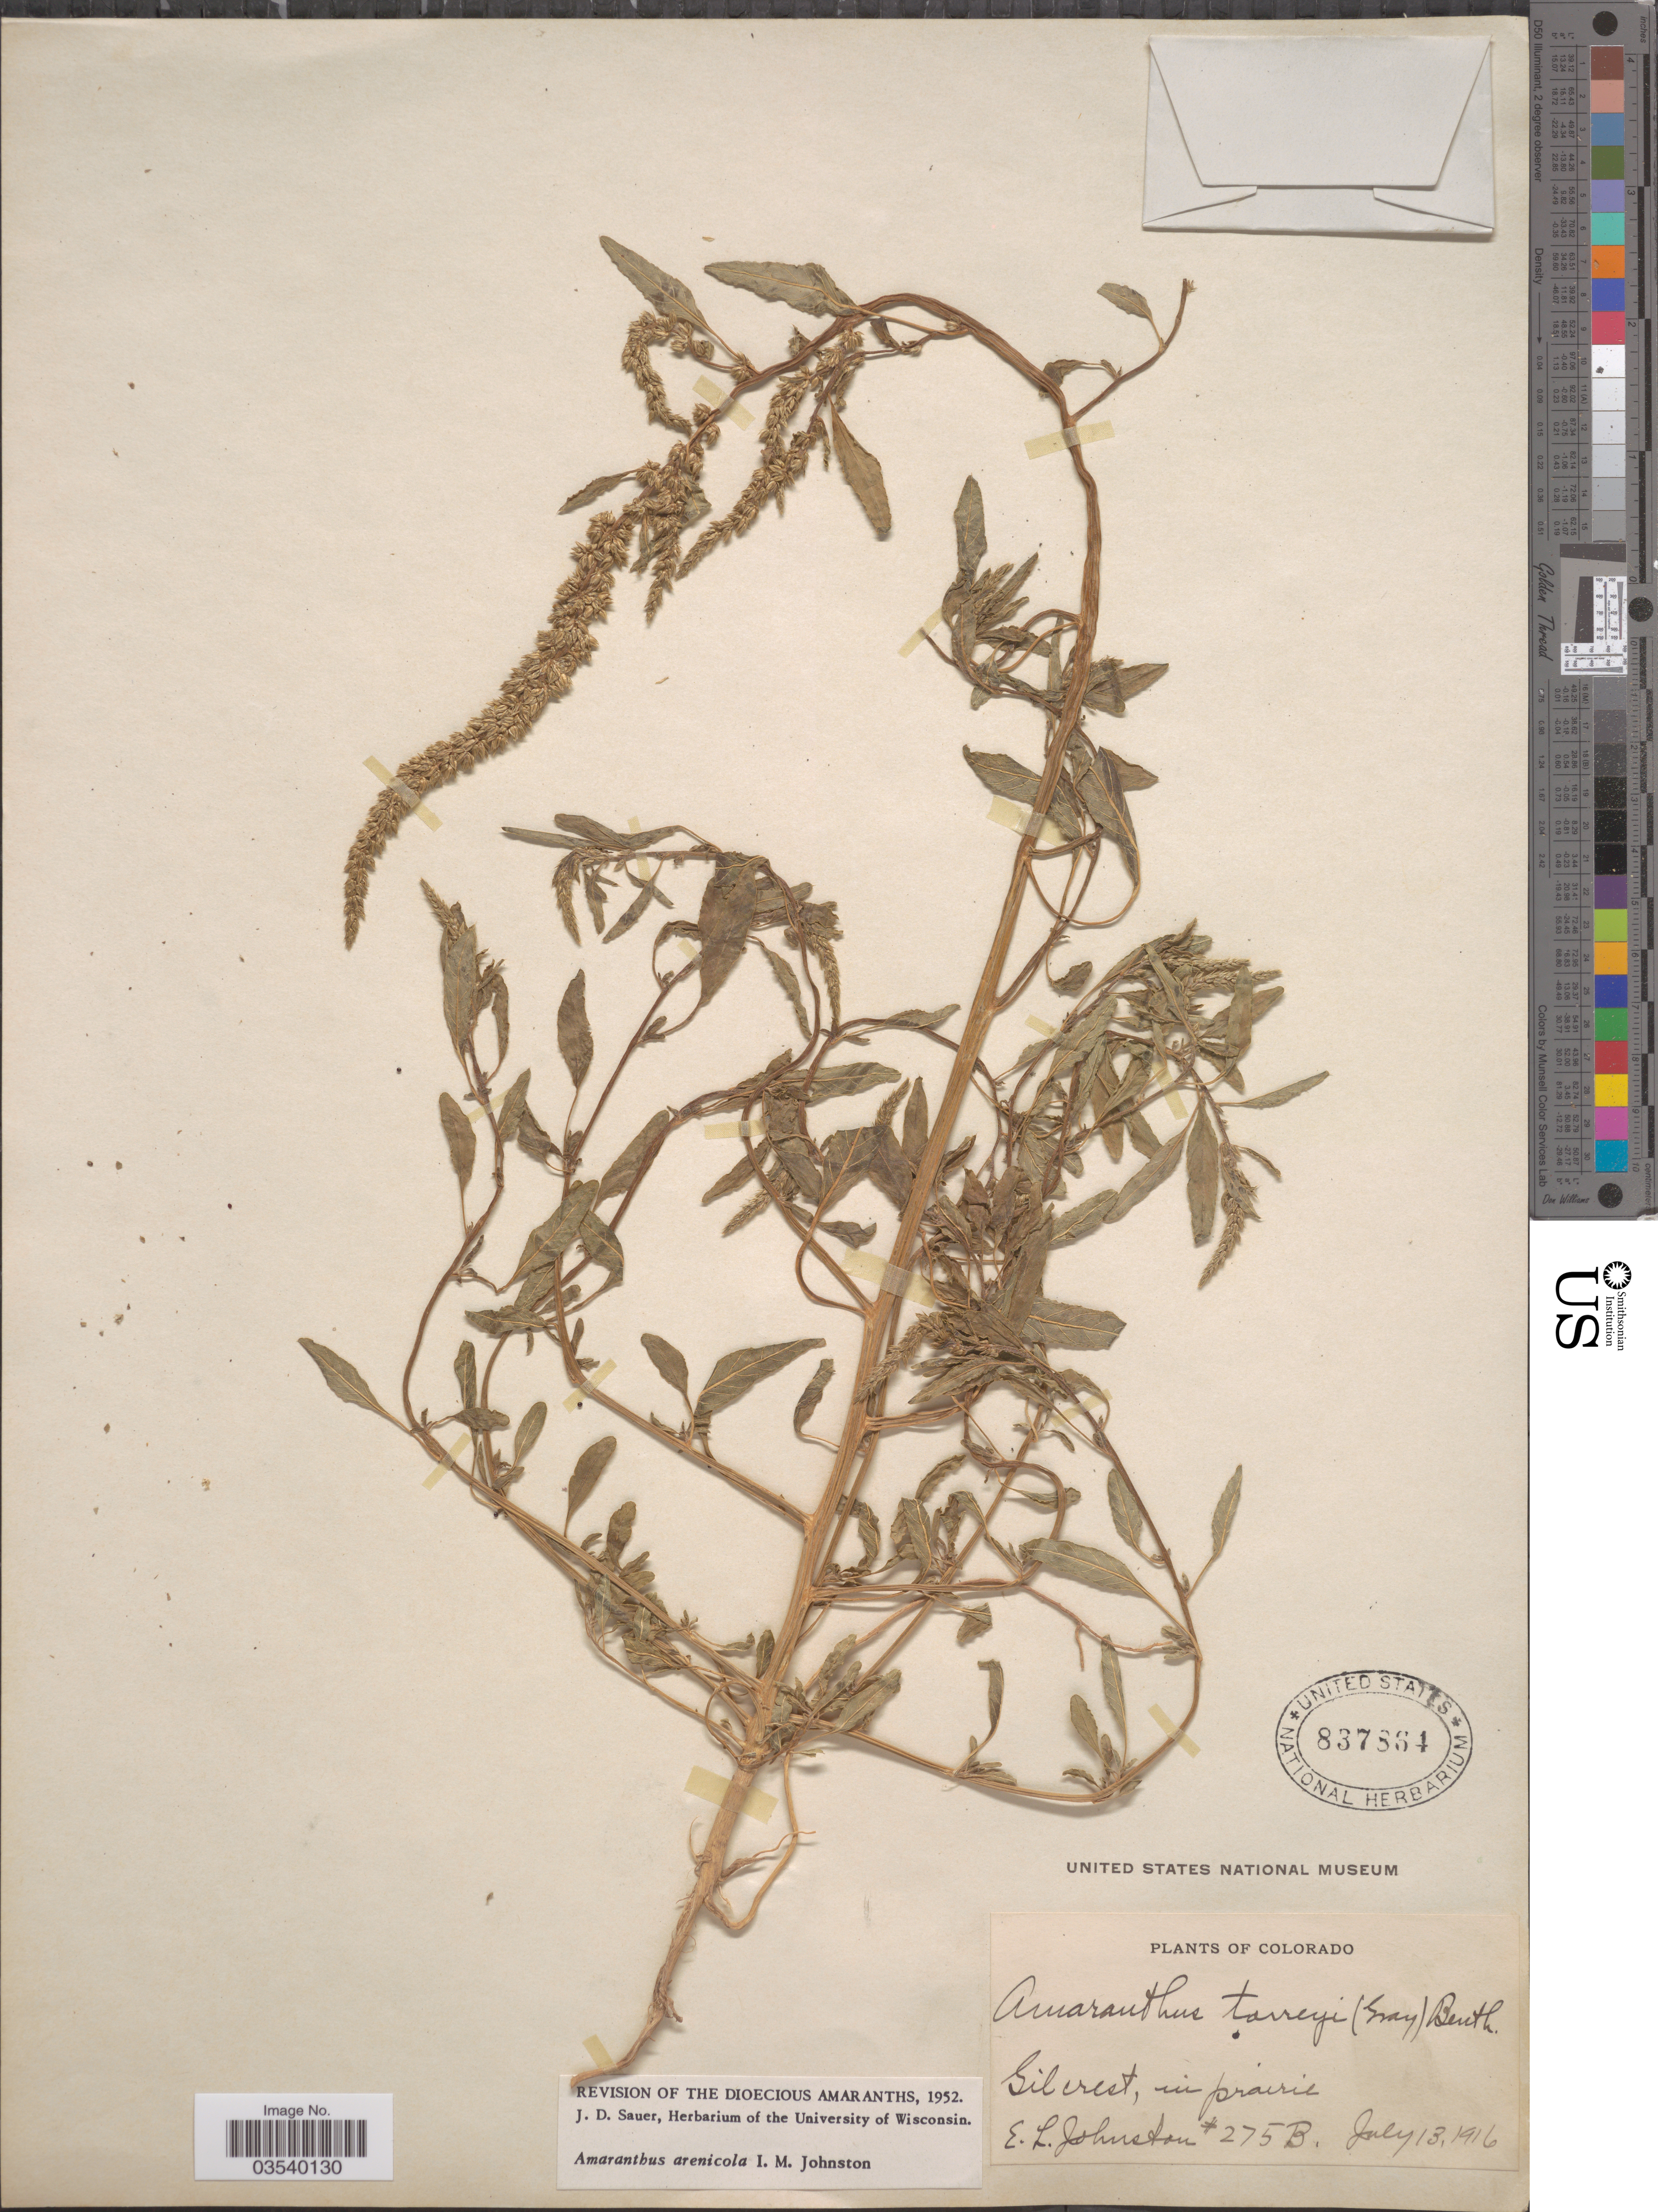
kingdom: Plantae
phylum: Tracheophyta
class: Magnoliopsida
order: Caryophyllales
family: Amaranthaceae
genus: Amaranthus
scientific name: Amaranthus arenicola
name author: I.M. Johnst.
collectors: E. L. Johnston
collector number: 275B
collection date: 1916-07-13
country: United States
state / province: Colorado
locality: Gilcrest.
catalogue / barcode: US 837864